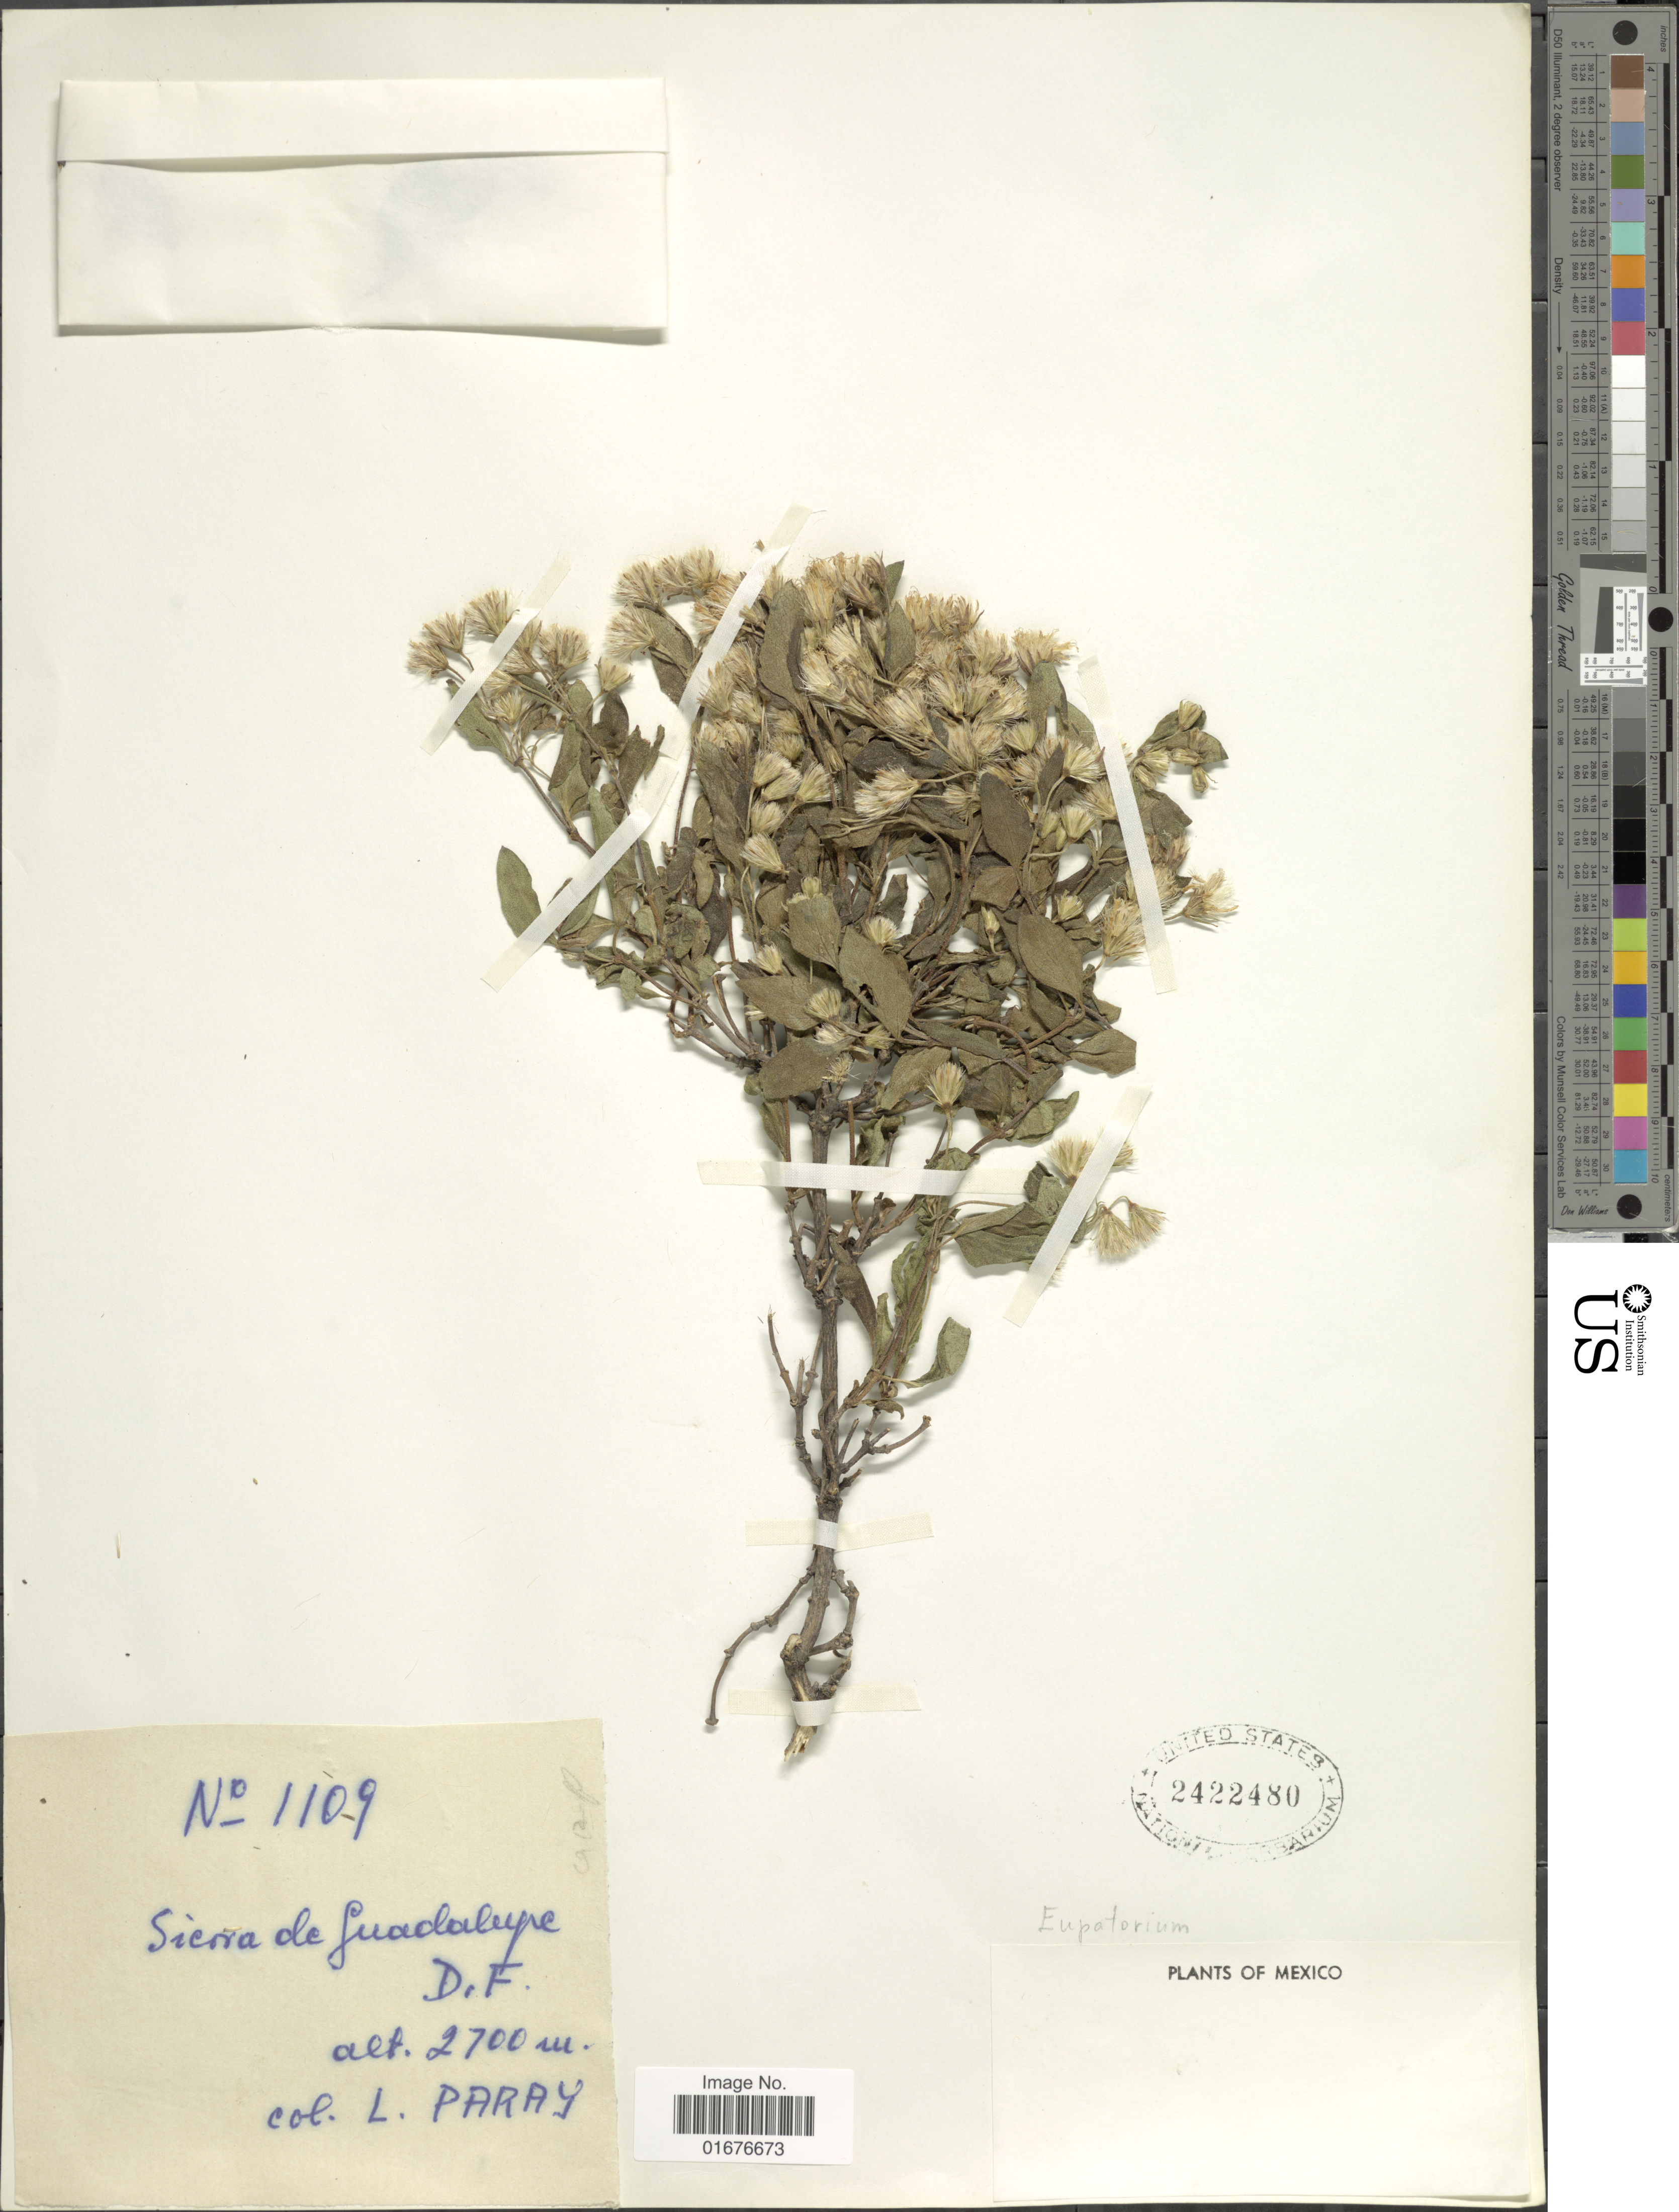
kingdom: Plantae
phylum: Tracheophyta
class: Magnoliopsida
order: Asterales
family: Asteraceae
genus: Ageratina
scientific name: Ageratina porriginosa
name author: (B.L. Rob.) R.M. King & H. Rob.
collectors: L. Paray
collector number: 1109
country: Mexico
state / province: Distrito Federal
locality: Sierra de Guadalupe, D.F.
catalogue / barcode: US 2422480